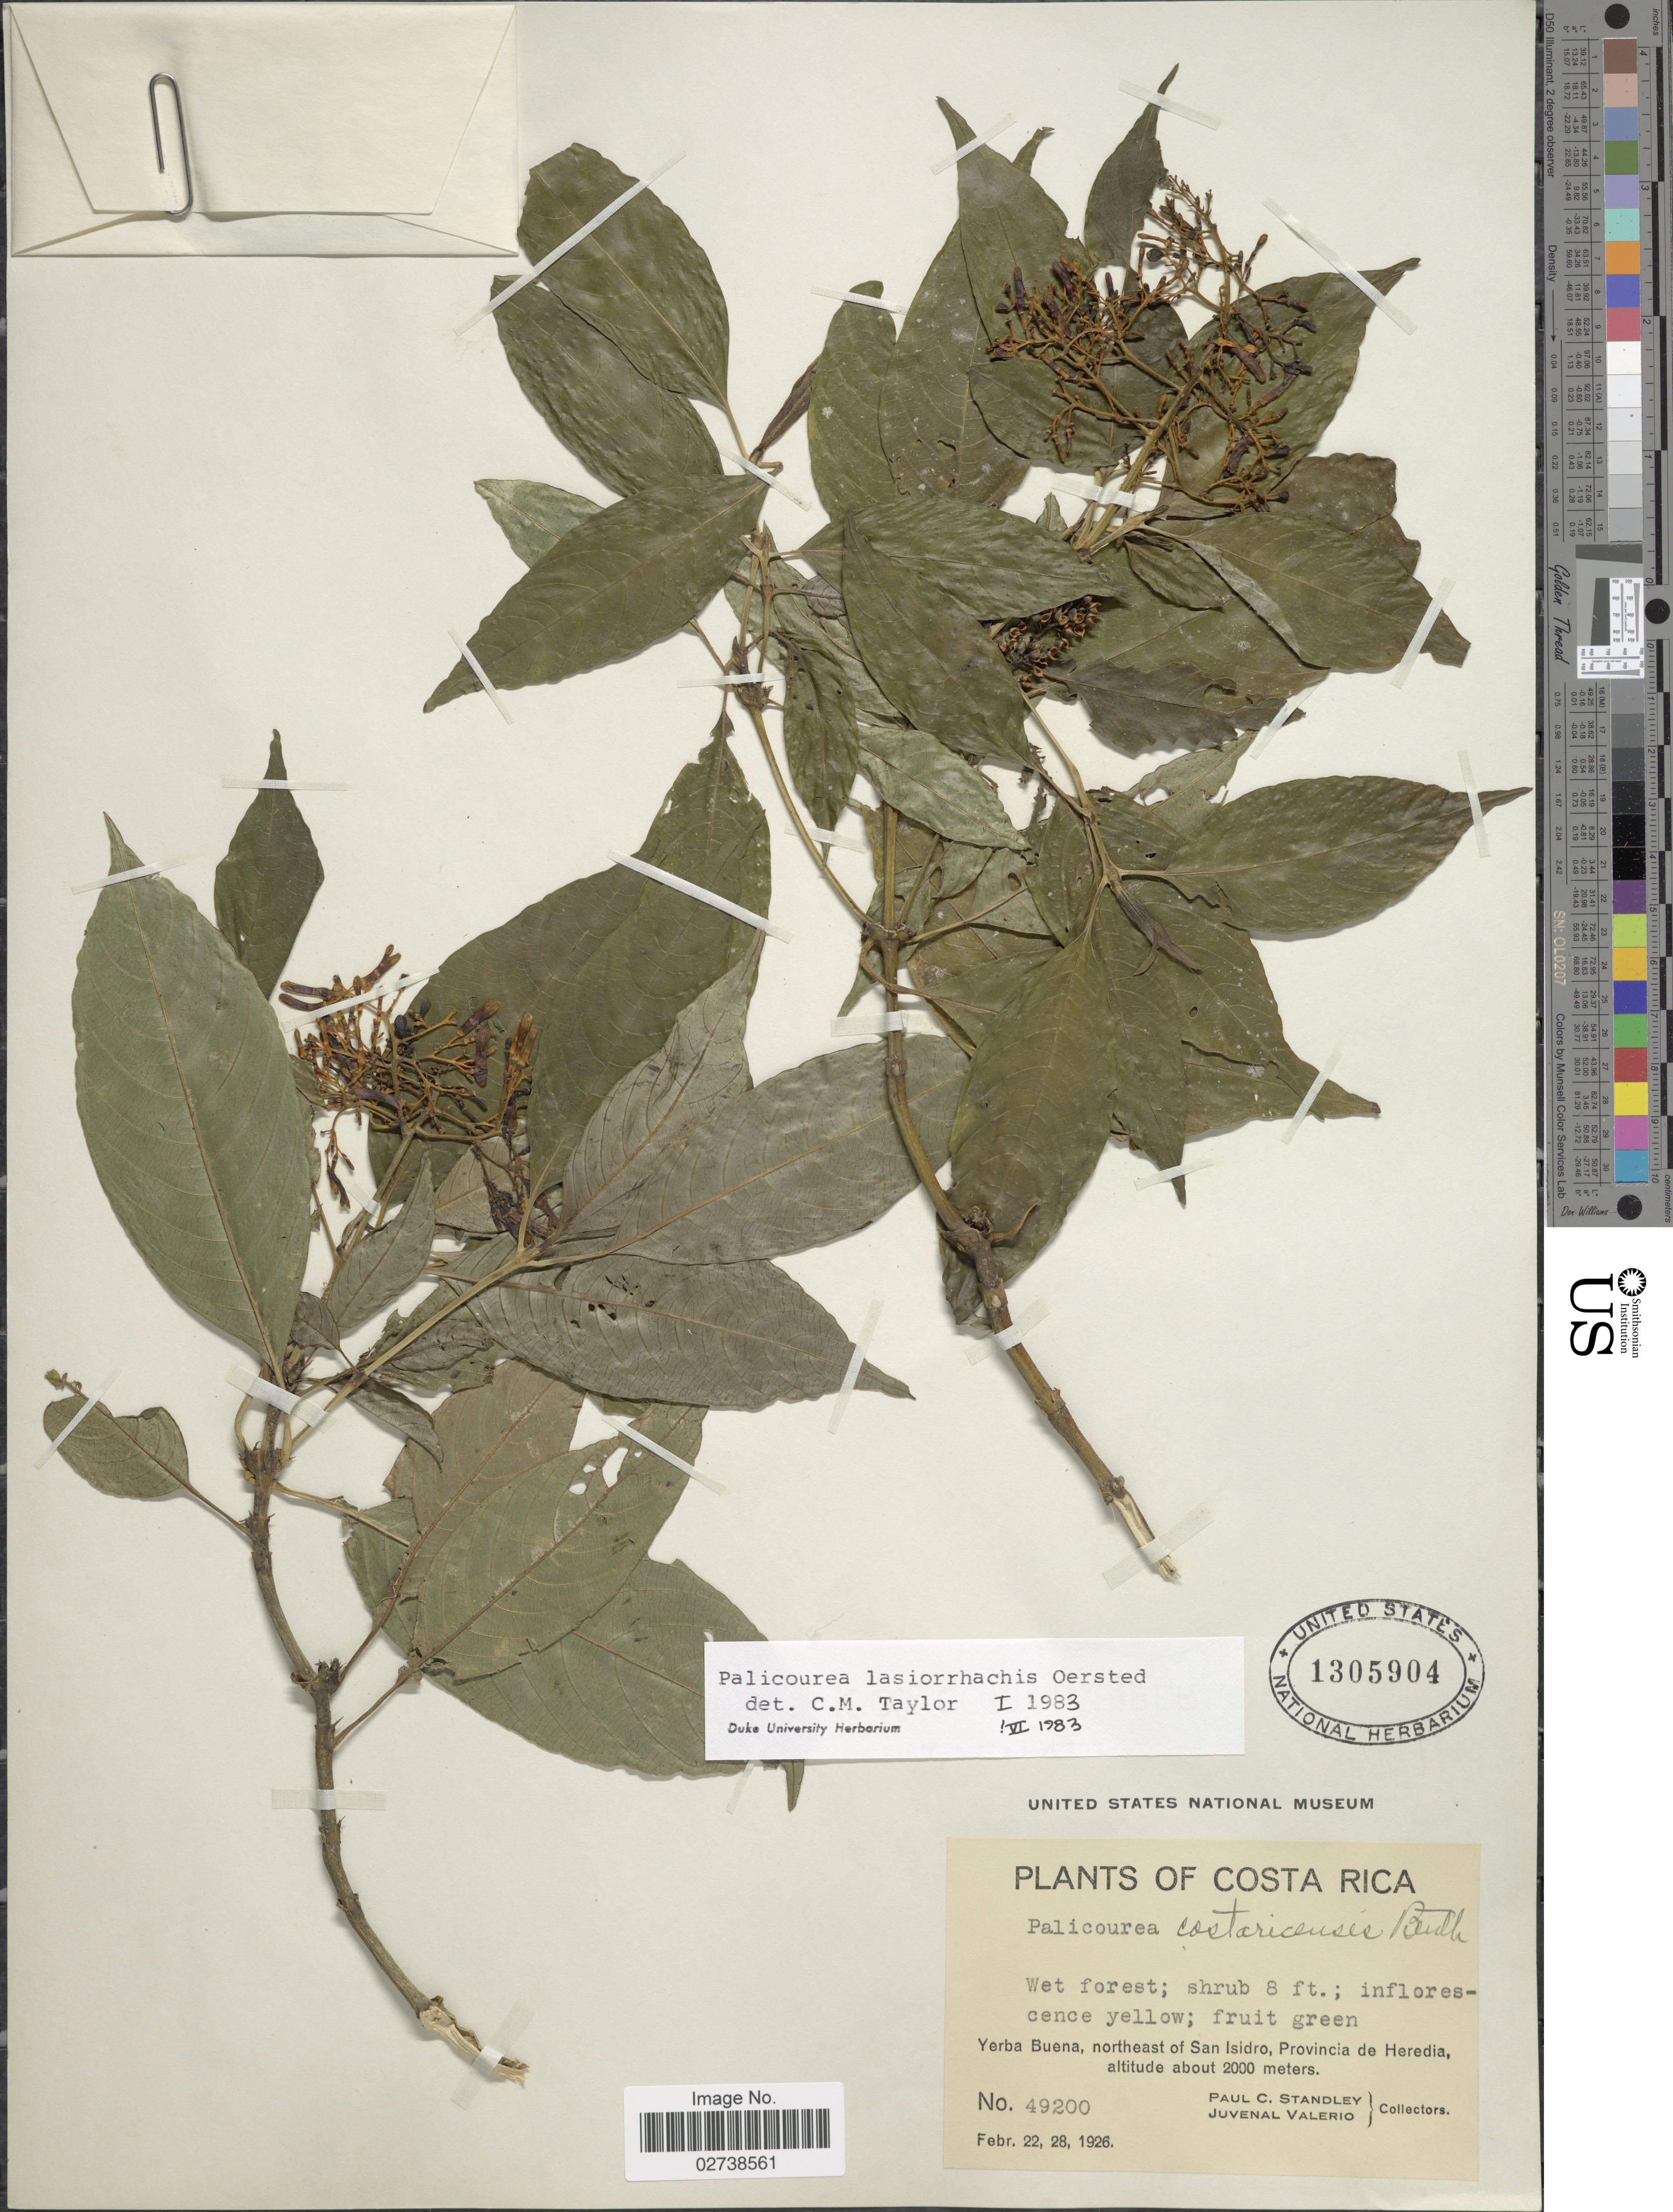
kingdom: Plantae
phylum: Tracheophyta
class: Magnoliopsida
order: Gentianales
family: Rubiaceae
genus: Palicourea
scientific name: Palicourea lasiorrhachis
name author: Oerst.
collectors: P. C. Standley & J. Valerio R.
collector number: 49200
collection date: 1926-02-22/1926-02-28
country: Costa Rica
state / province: Heredia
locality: Wet forest; Yerba Buena, northeast of San Isidro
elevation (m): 2000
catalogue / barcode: US 1305904